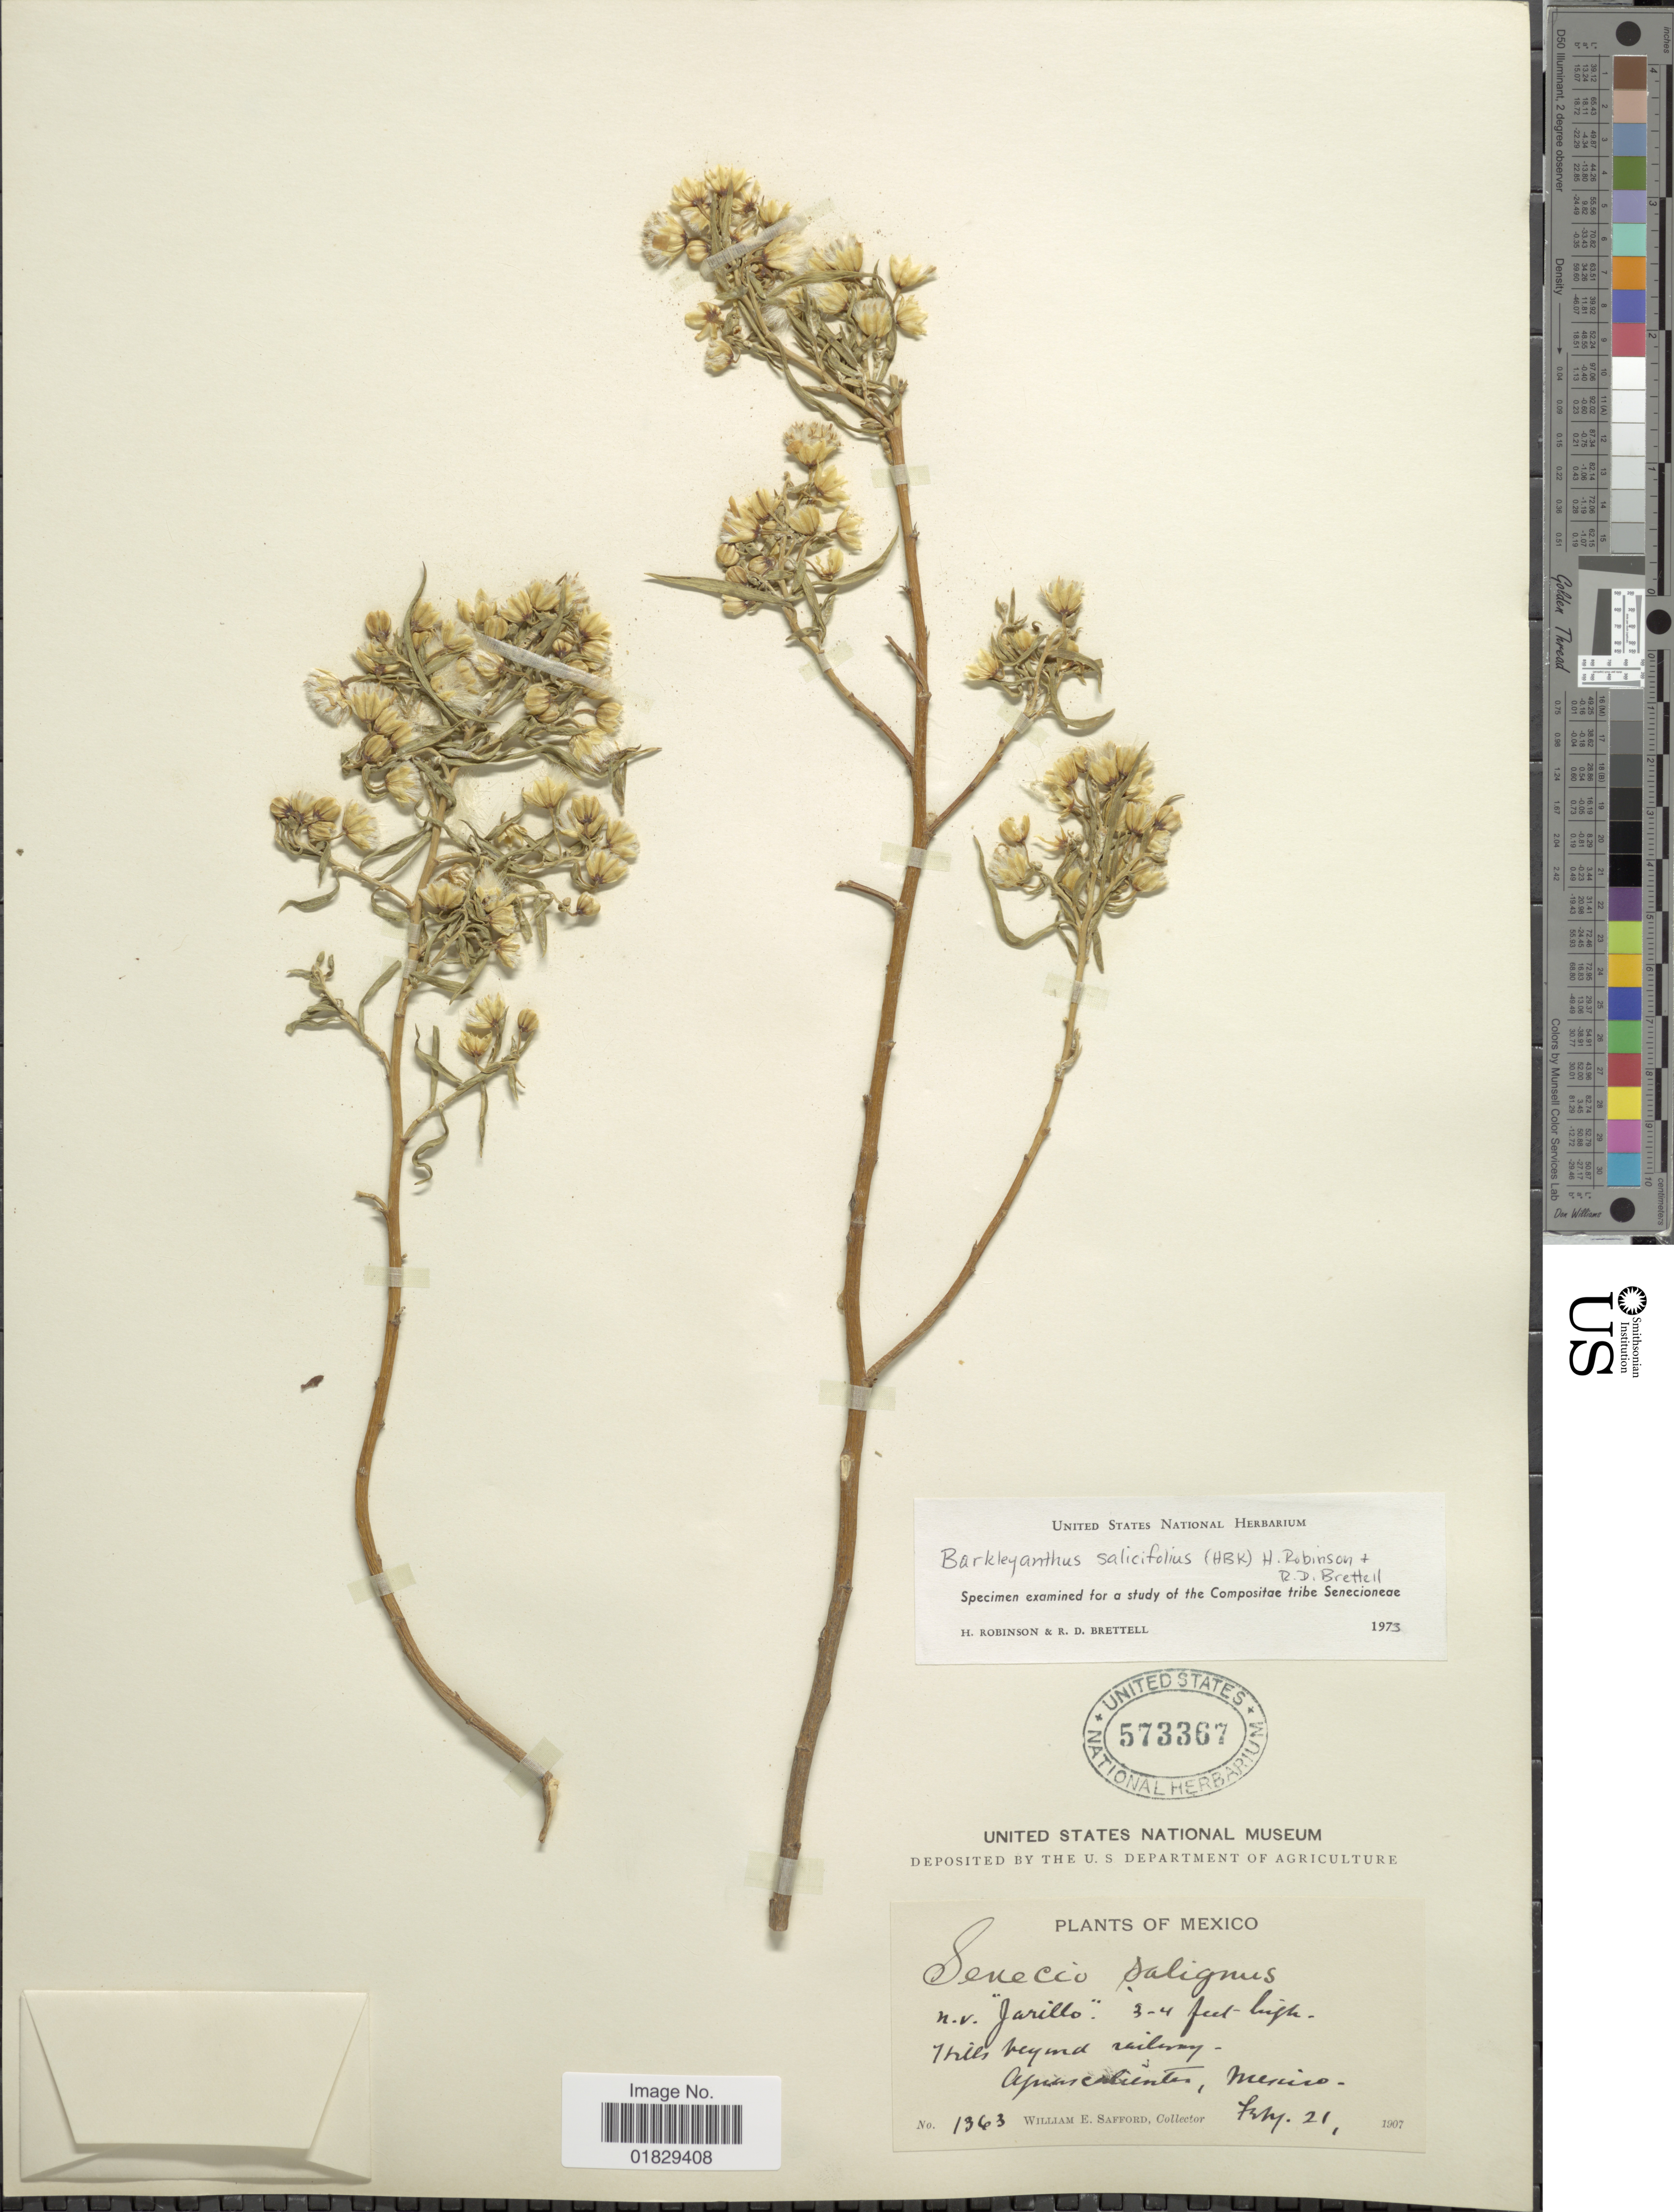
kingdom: Plantae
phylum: Tracheophyta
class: Magnoliopsida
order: Asterales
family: Asteraceae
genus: Barkleyanthus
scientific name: Barkleyanthus salicifolius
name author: (Kunth) H. Rob. & Brettell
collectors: W. E. Safford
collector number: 1363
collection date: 1907-02-21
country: Mexico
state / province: Aguascalientes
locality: Hills beyond railway, Aguacalientes, Mexico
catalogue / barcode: US 573367